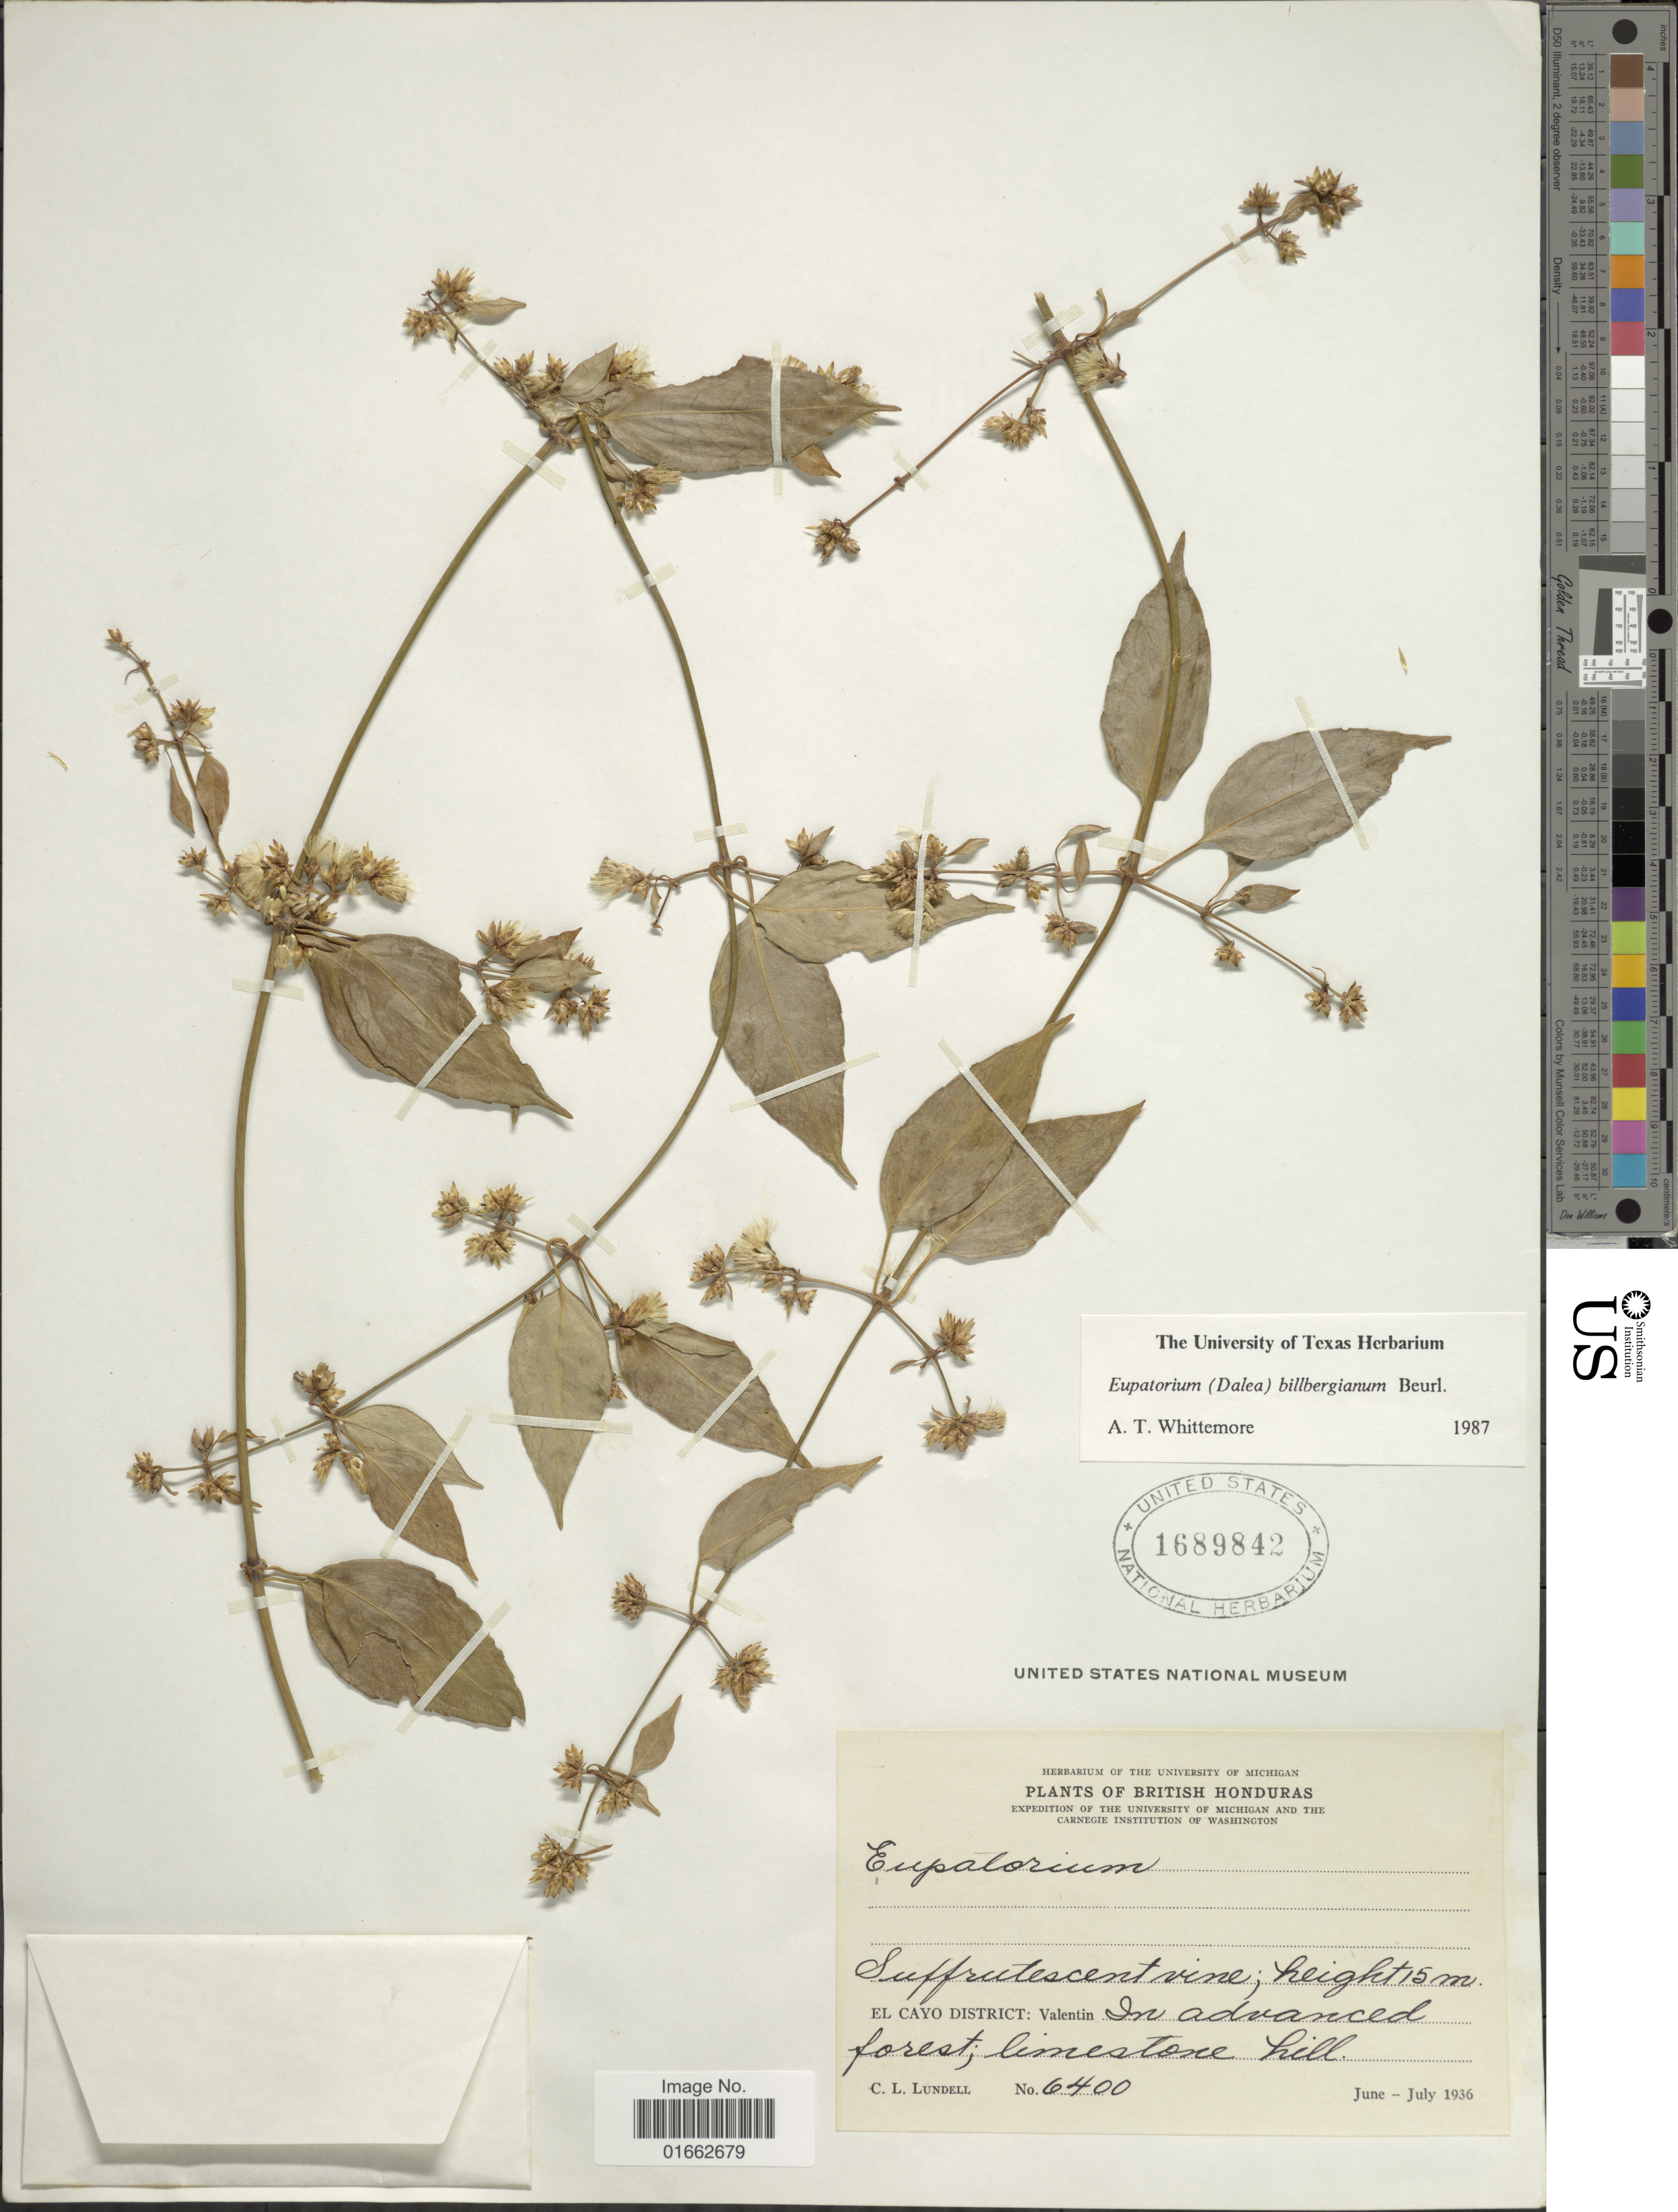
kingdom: Plantae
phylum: Tracheophyta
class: Magnoliopsida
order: Asterales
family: Asteraceae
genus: Critonia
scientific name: Critonia billbergiana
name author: (Beurl.) R.M. King & H. Rob.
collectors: C. L. Lundell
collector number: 6400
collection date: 1936-06/1936-07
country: Belize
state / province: Cayo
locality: British Honduras, El Cayo District: Valentin, In advanced forest; limestone hill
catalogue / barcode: US 1689842